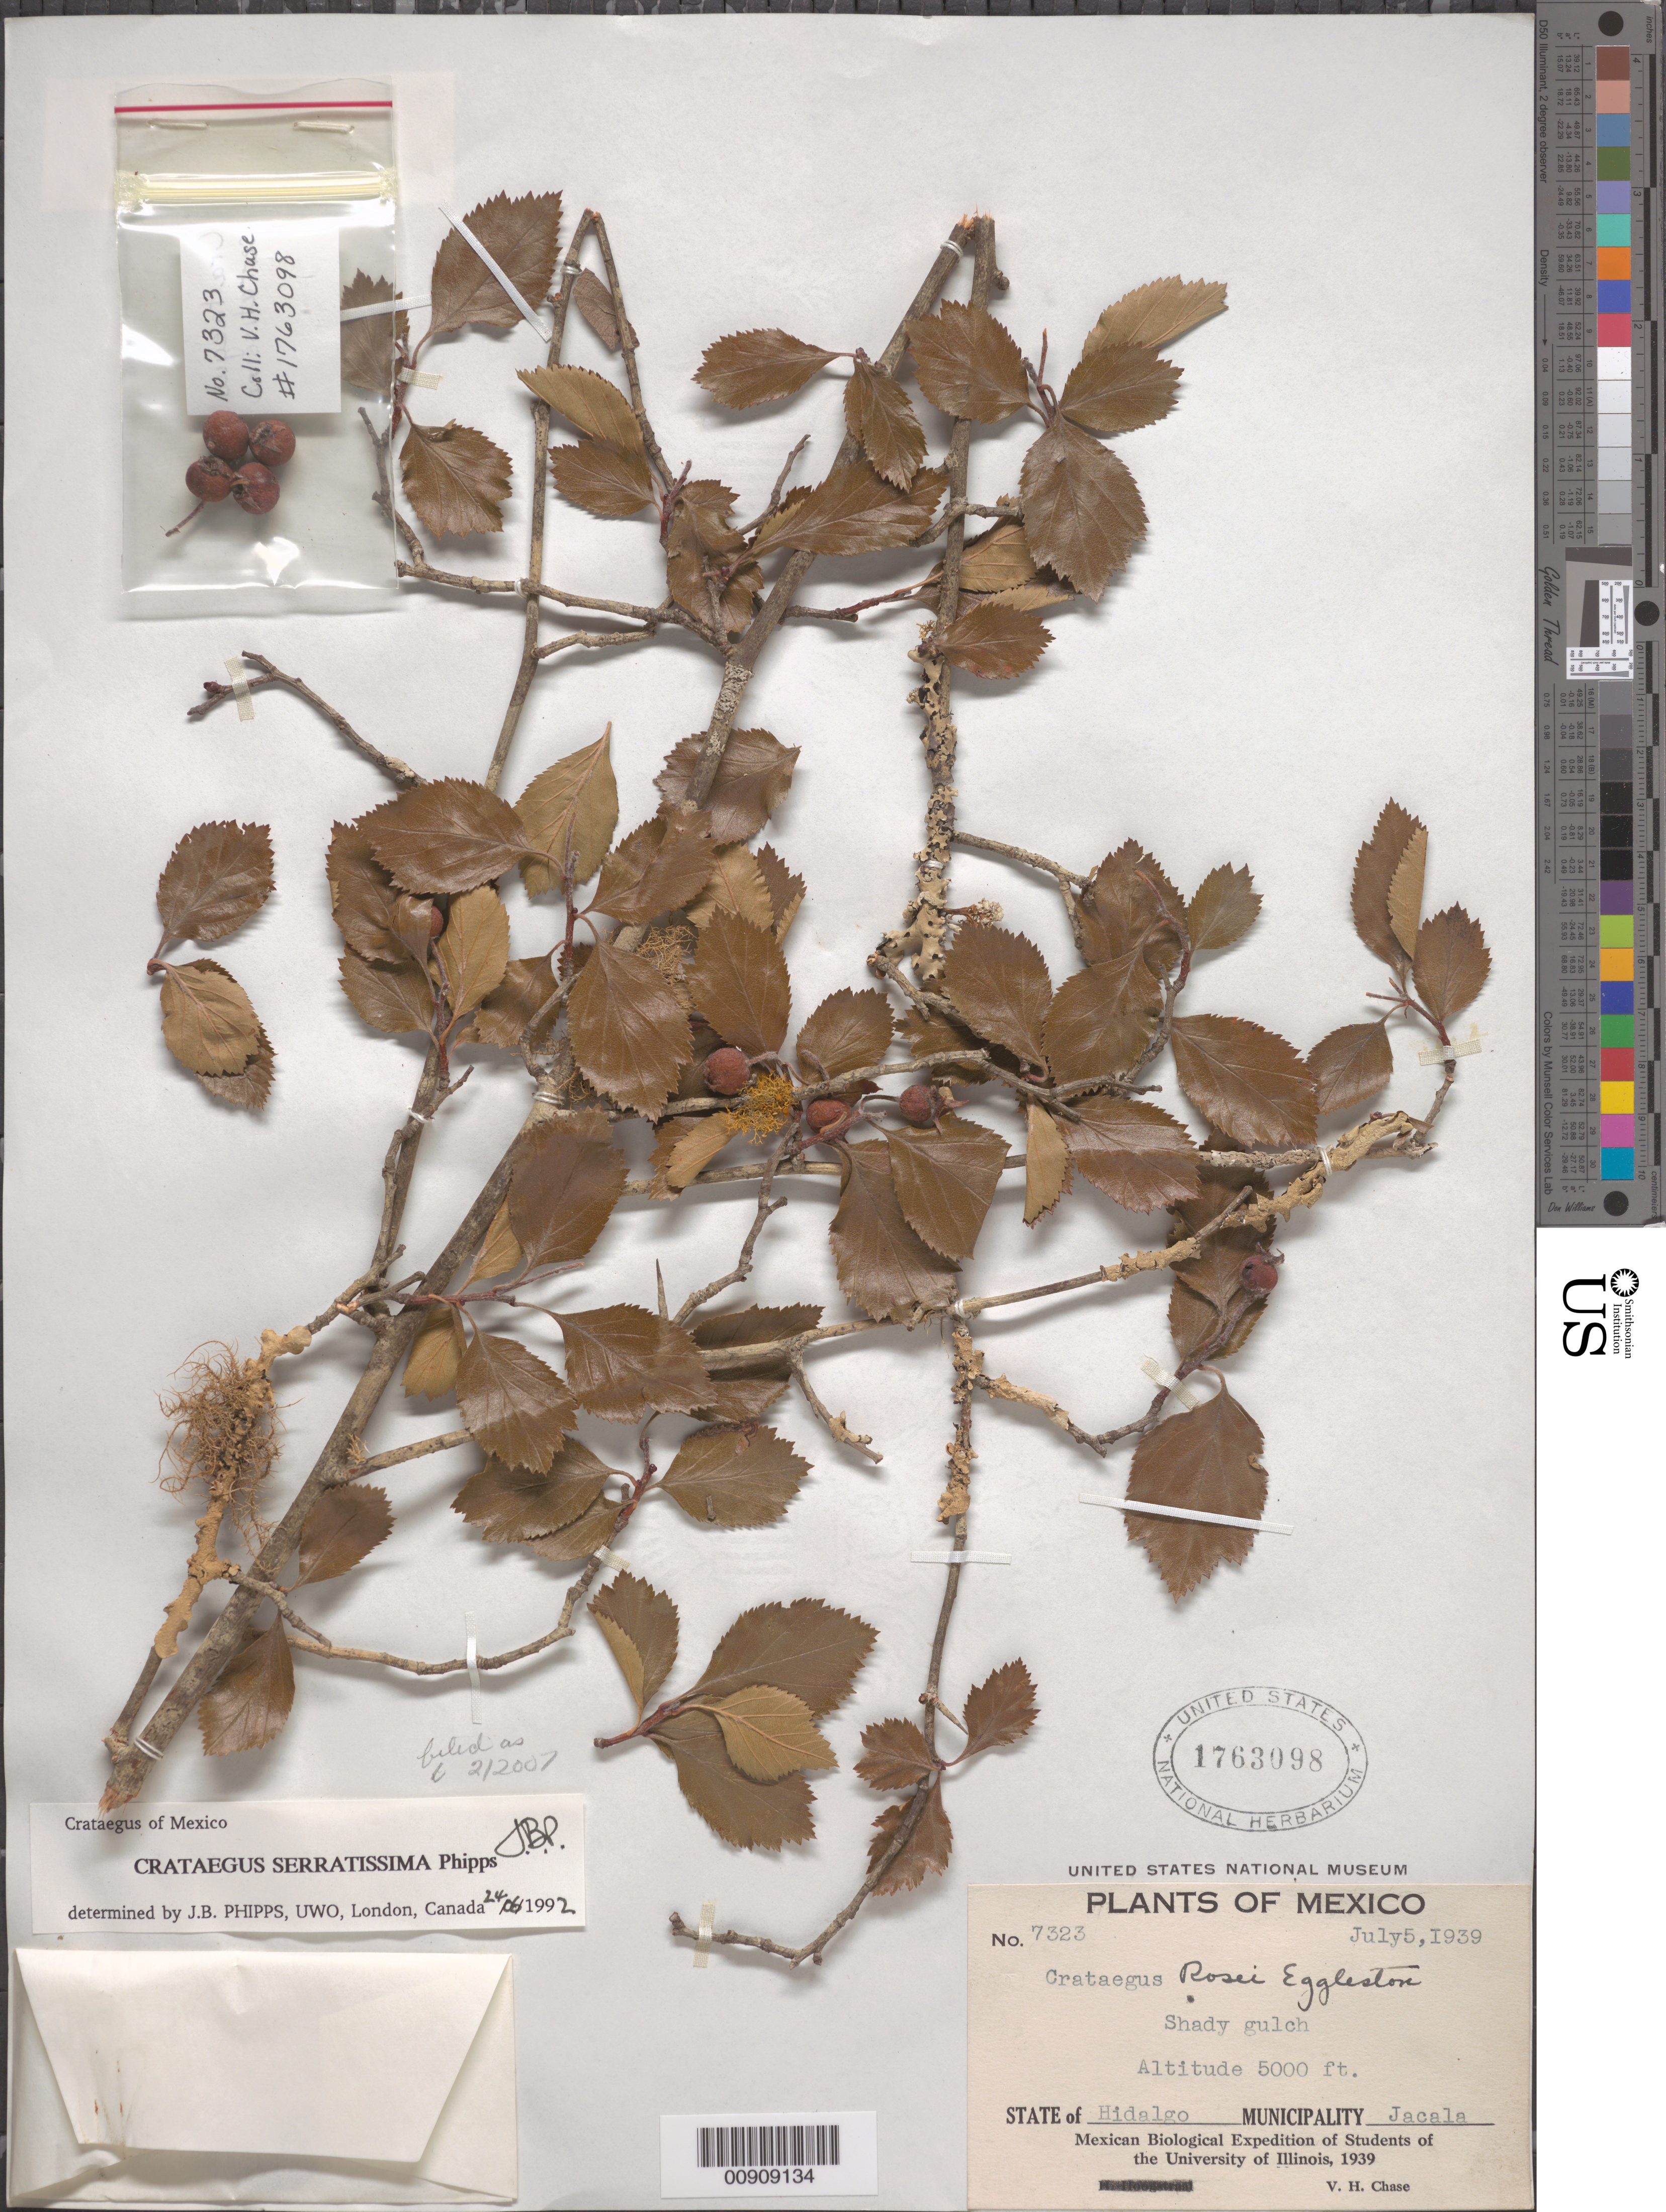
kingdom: Plantae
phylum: Tracheophyta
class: Magnoliopsida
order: Rosales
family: Rosaceae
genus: Crataegus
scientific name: Crataegus serratissima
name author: J.B. Phipps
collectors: V. H. Chase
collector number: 7323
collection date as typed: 05 Jul 1939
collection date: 1939-07-05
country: Mexico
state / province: Hidalgo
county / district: Jacala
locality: State of Hidalgo, Municipality Jacala.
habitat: Shady gulch.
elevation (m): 1524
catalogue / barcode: US 1763098